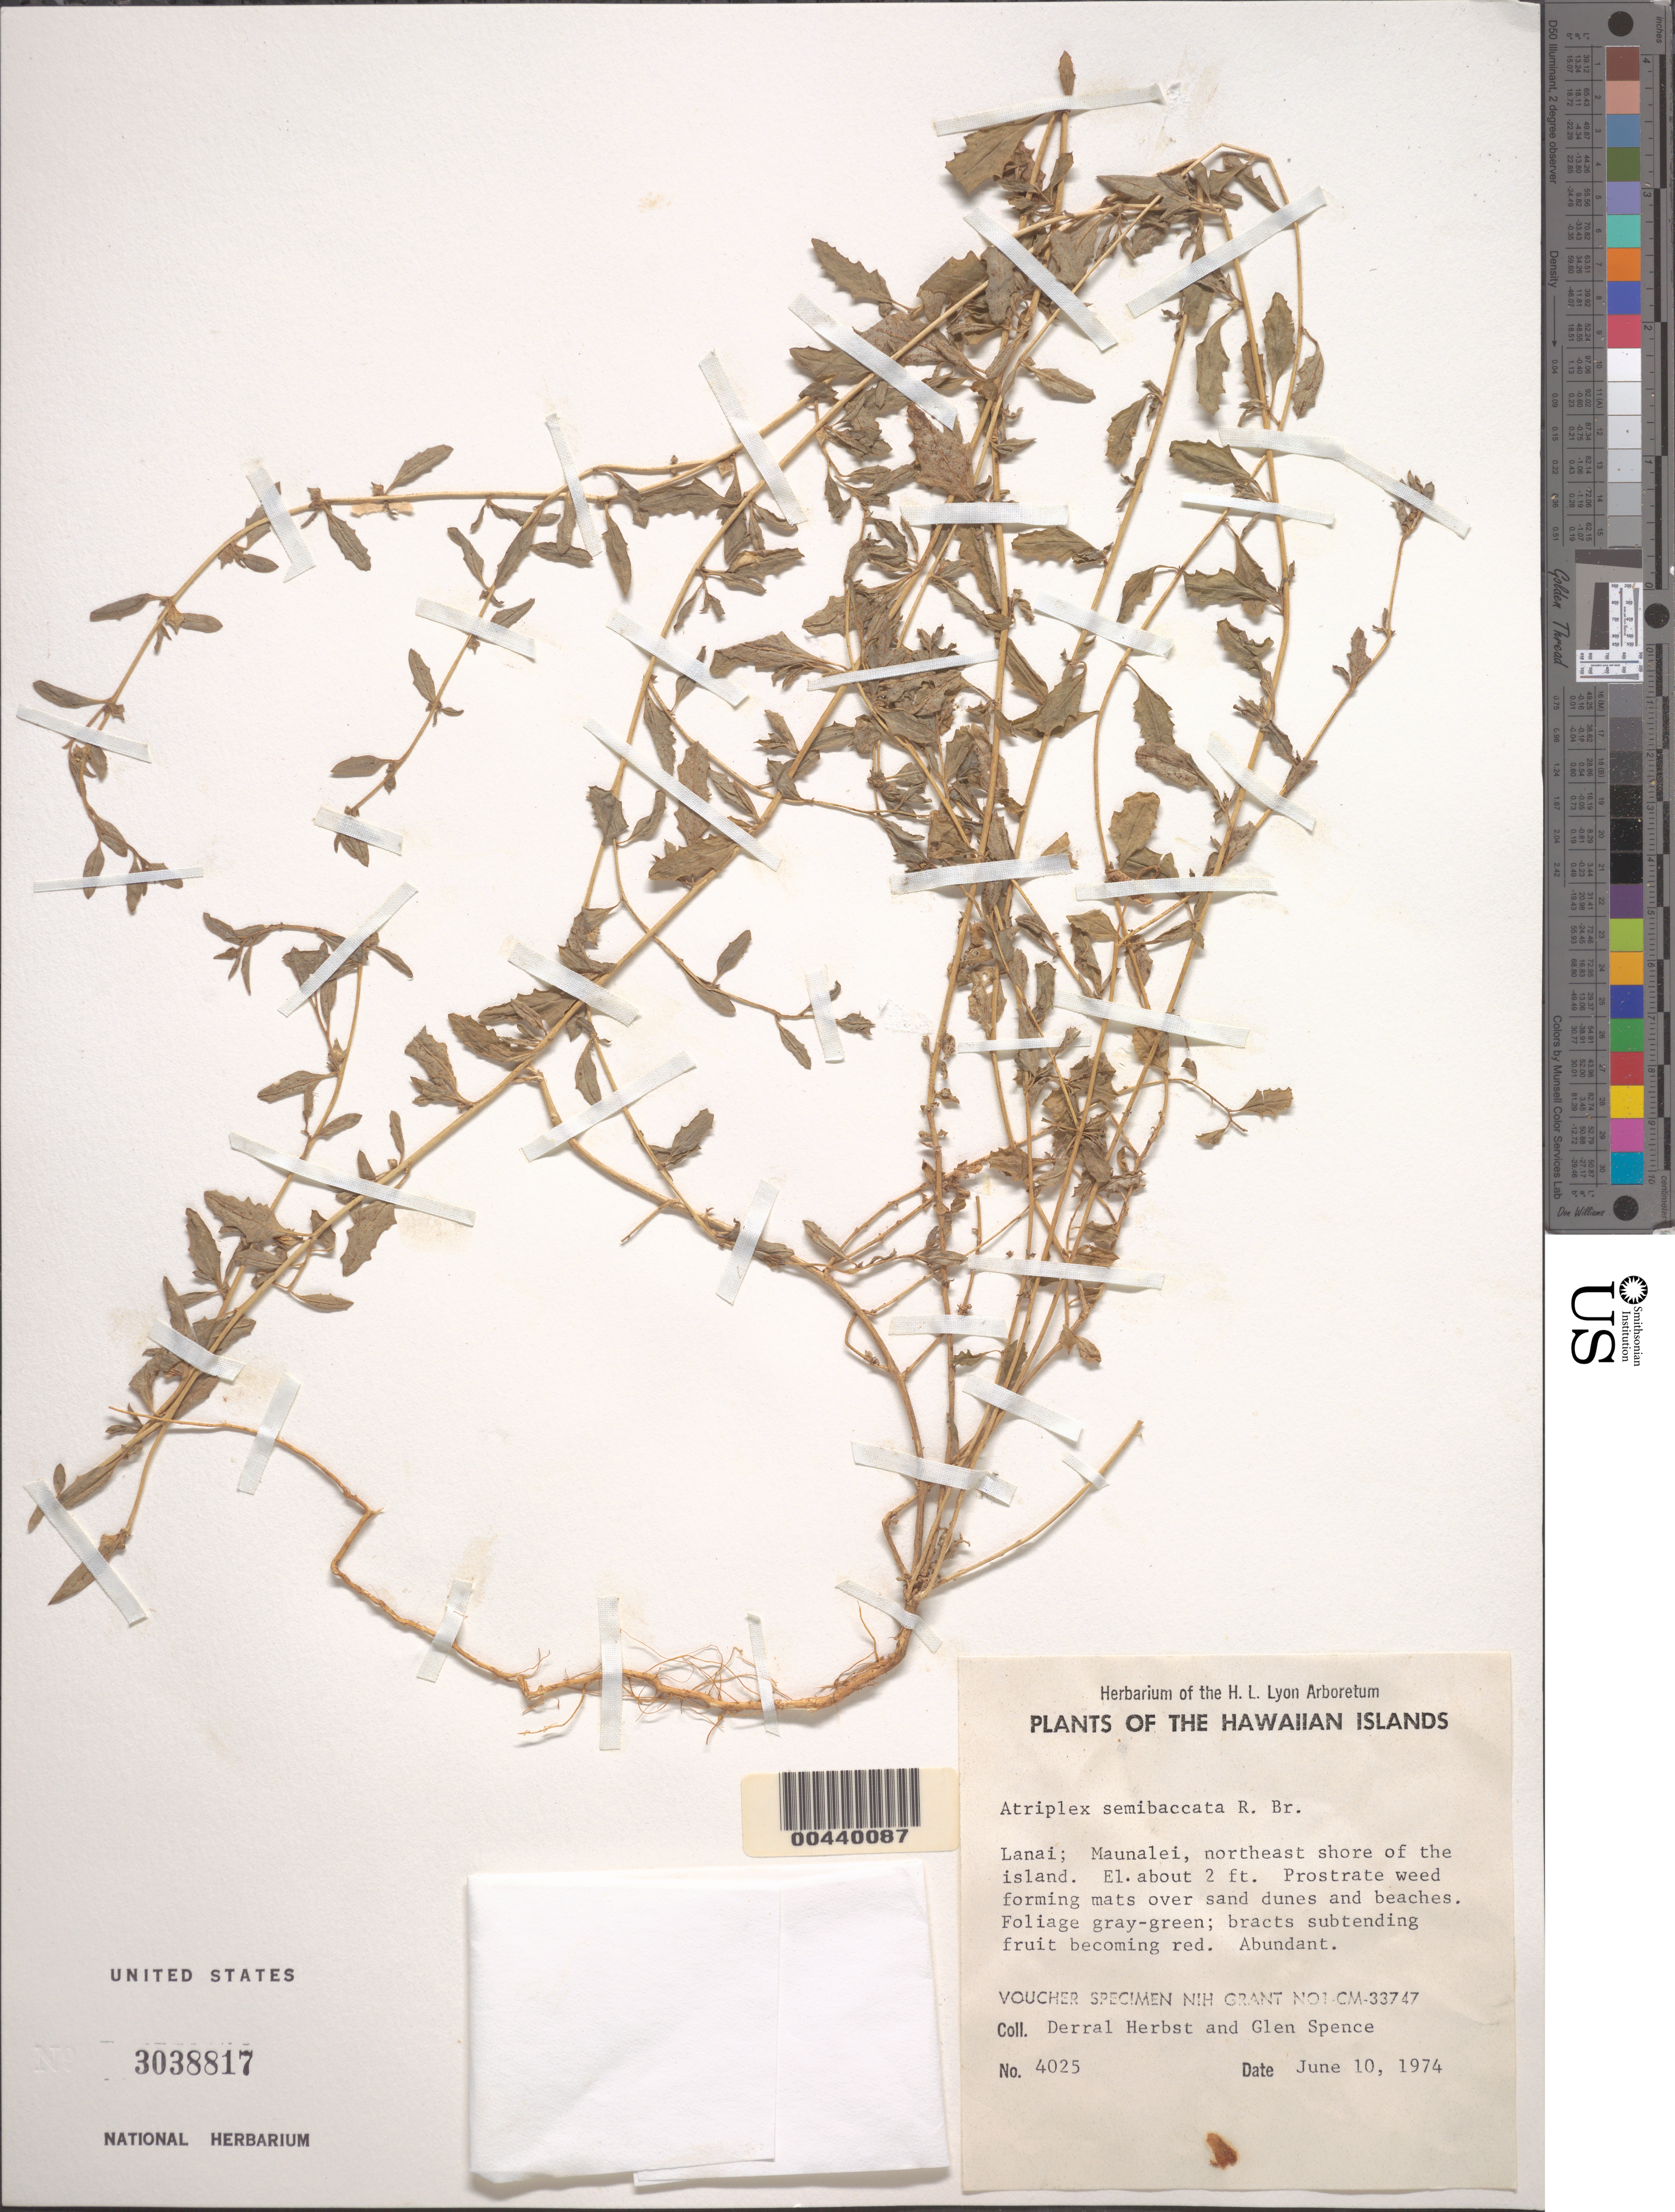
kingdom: Plantae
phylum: Tracheophyta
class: Magnoliopsida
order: Caryophyllales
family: Amaranthaceae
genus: Atriplex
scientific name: Atriplex semibaccata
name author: R. Br.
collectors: D. R. Herbst & G. Spence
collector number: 4025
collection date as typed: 10 Jun 1974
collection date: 1974-06-10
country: United States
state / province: Hawaii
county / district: Maui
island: Lana'i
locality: Maunalei, NE shore of the island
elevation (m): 1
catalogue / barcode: US 3038817